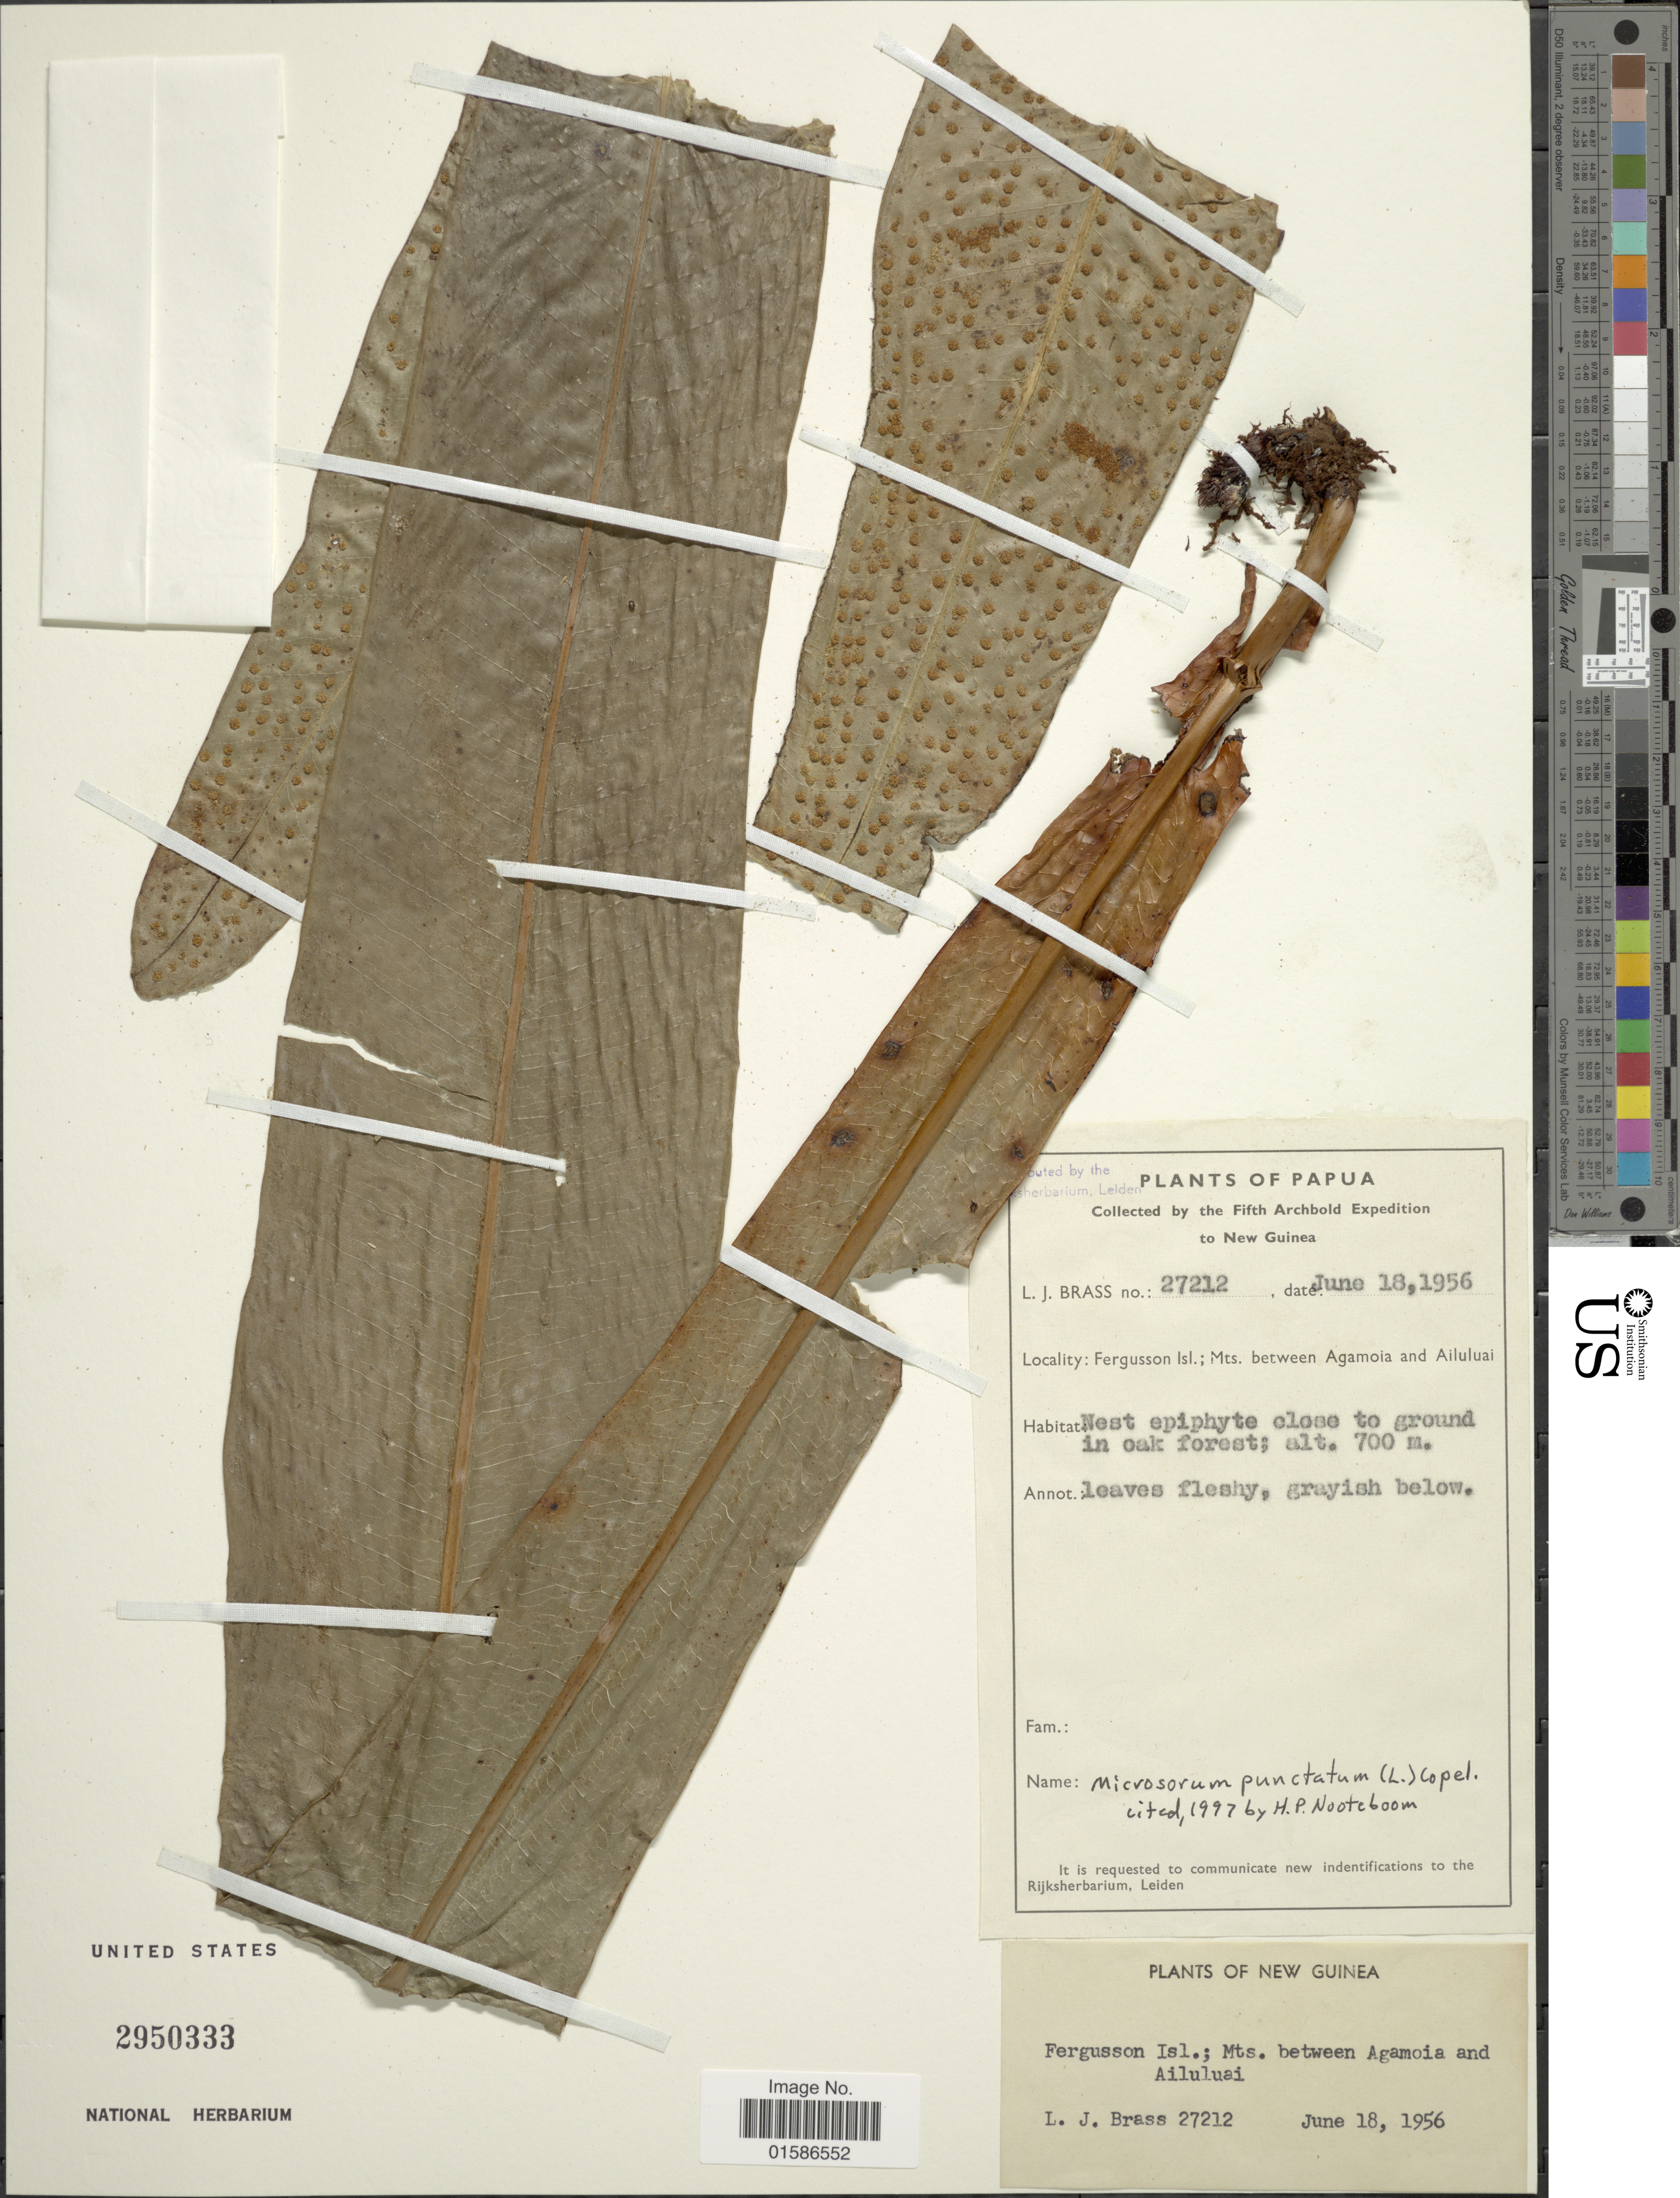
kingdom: Plantae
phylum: Tracheophyta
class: Polypodiopsida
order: Polypodiales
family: Polypodiaceae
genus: Microsorum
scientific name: Microsorum punctatum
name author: (L.) Copel.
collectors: L. J. Brass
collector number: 27212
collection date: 1956-06-18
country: Papua New Guinea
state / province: Milne Bay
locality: Fergusson Isl; Mts. between Agamoia and Ailuluai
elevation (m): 700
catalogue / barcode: US 2950333